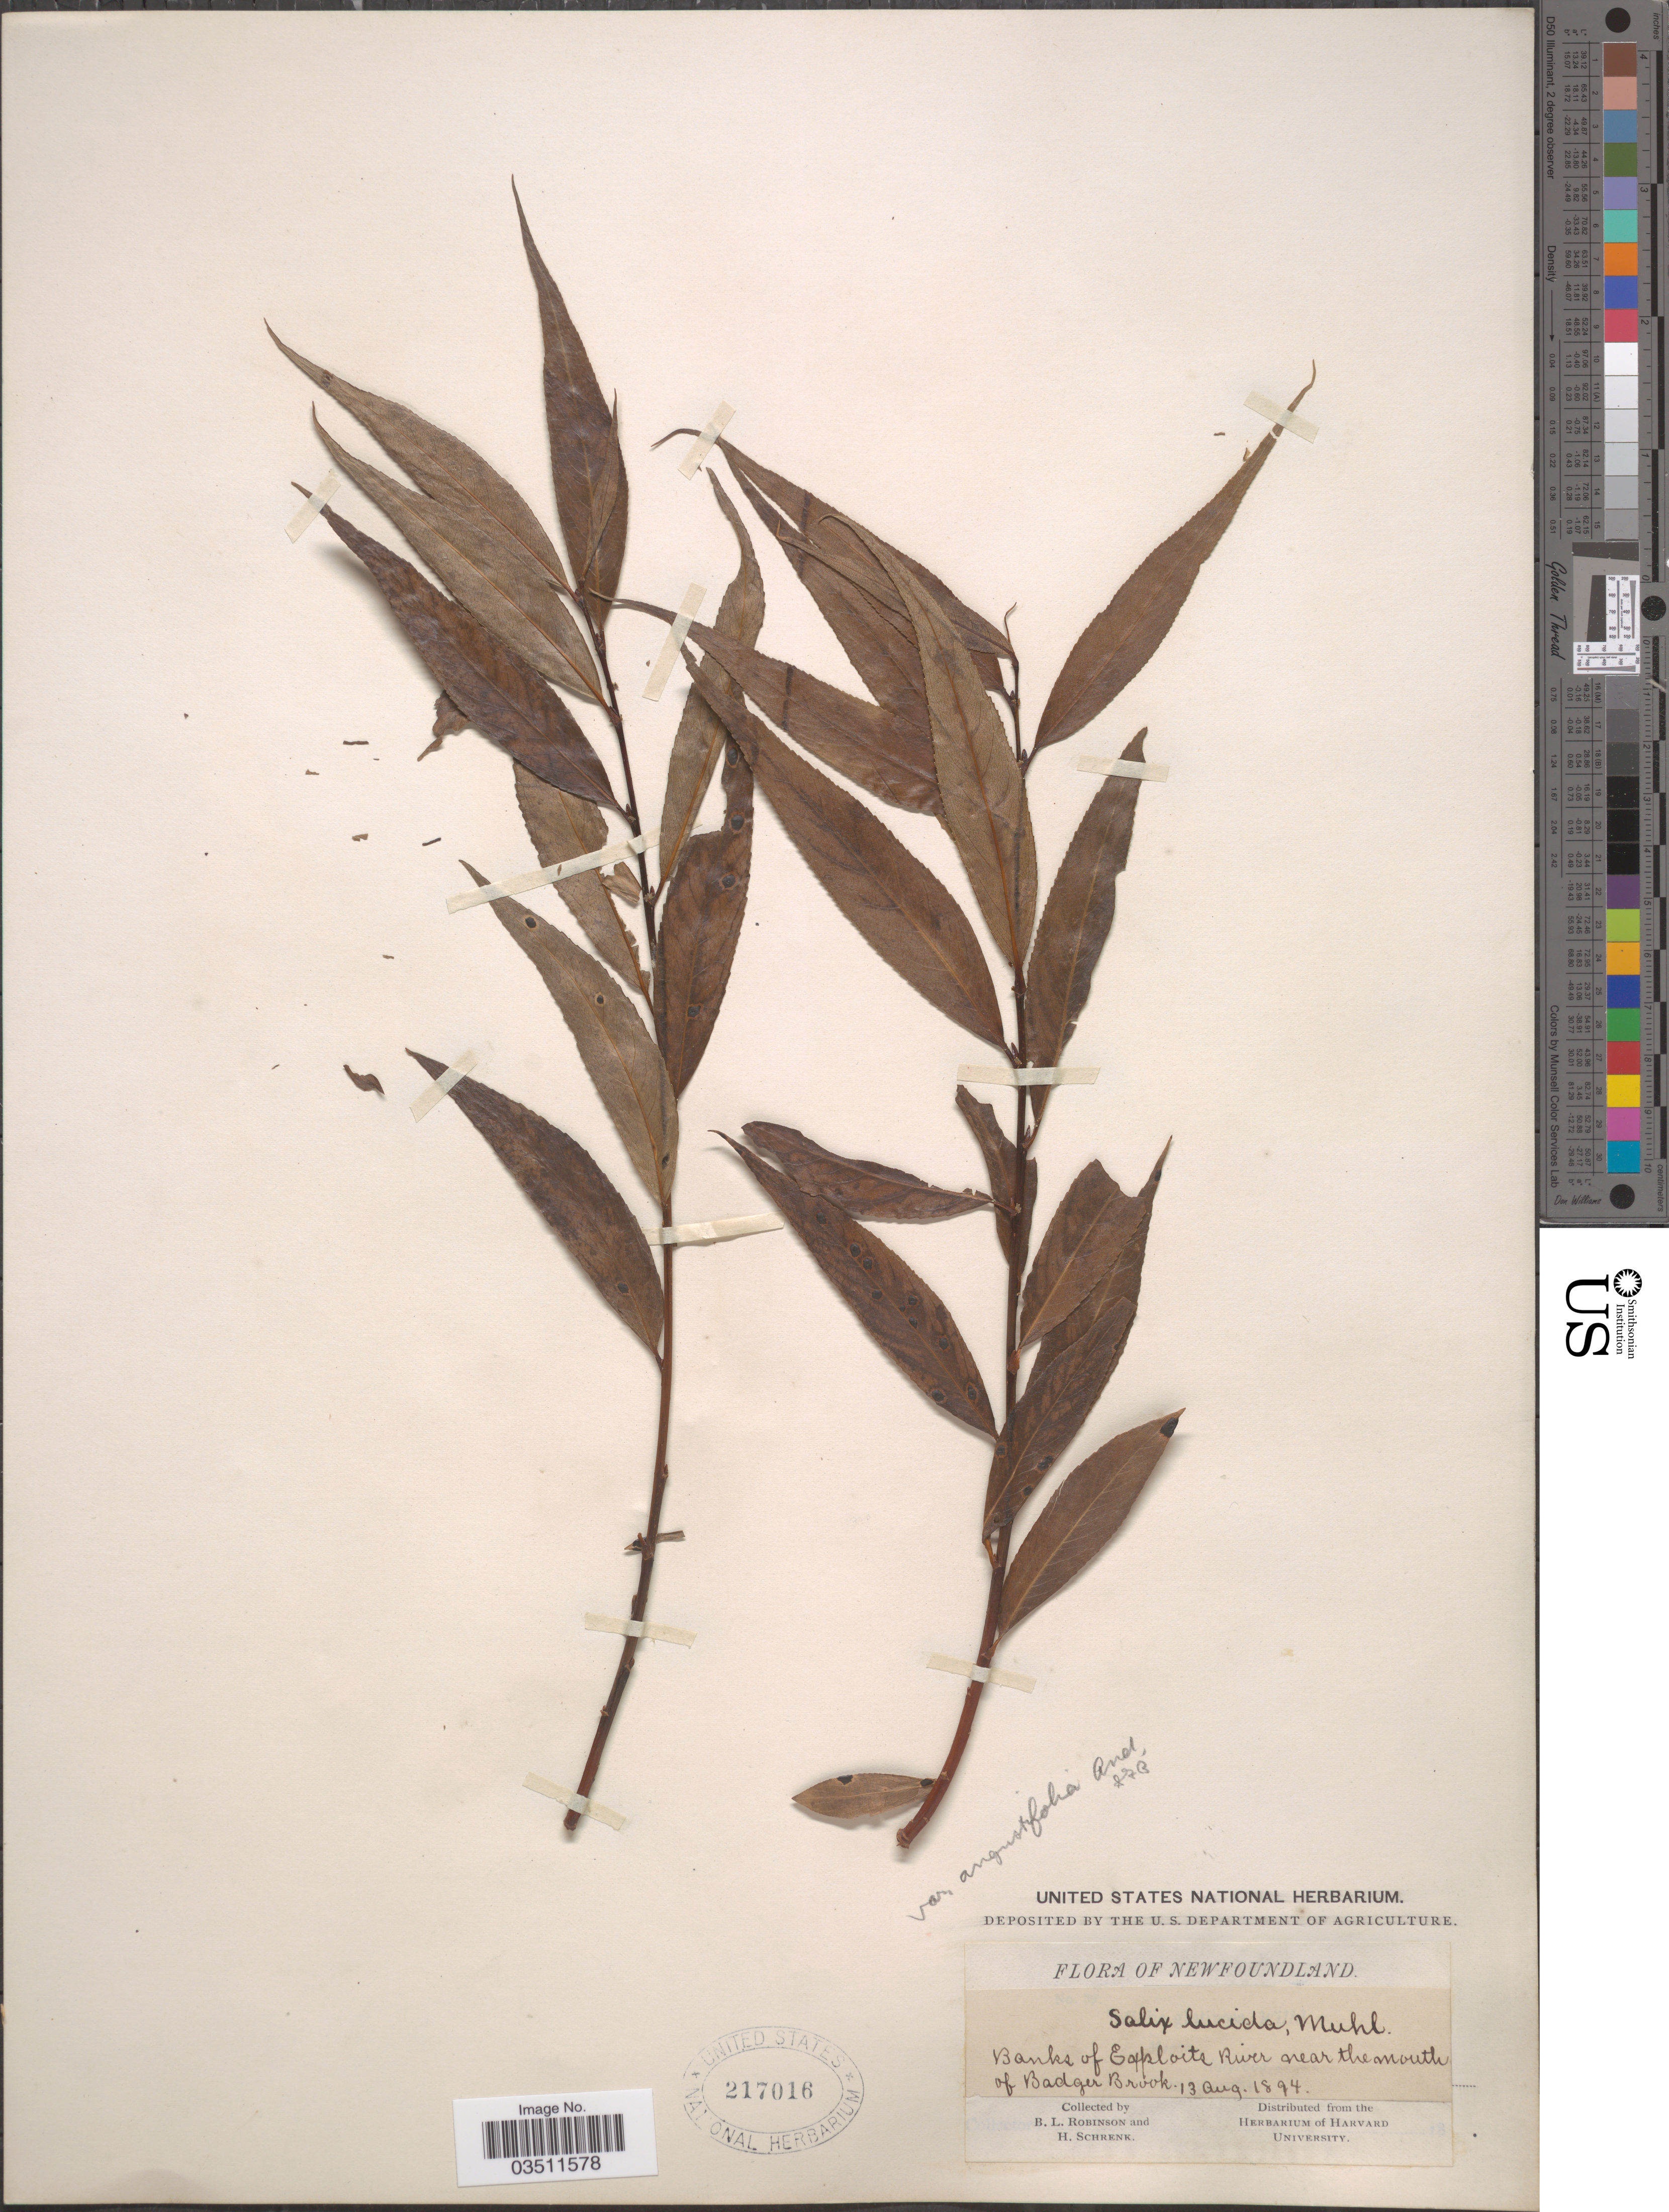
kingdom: Plantae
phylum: Tracheophyta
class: Magnoliopsida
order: Malpighiales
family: Salicaceae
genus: Salix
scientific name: Salix lucida var. angustifolia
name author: Andersson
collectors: B. L. Robinson & H. Schrenk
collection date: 1894-08-13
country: Canada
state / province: Newfoundland and Labrador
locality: Banks of Exploits River near the mouth of Badger Brook.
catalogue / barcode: US 217016